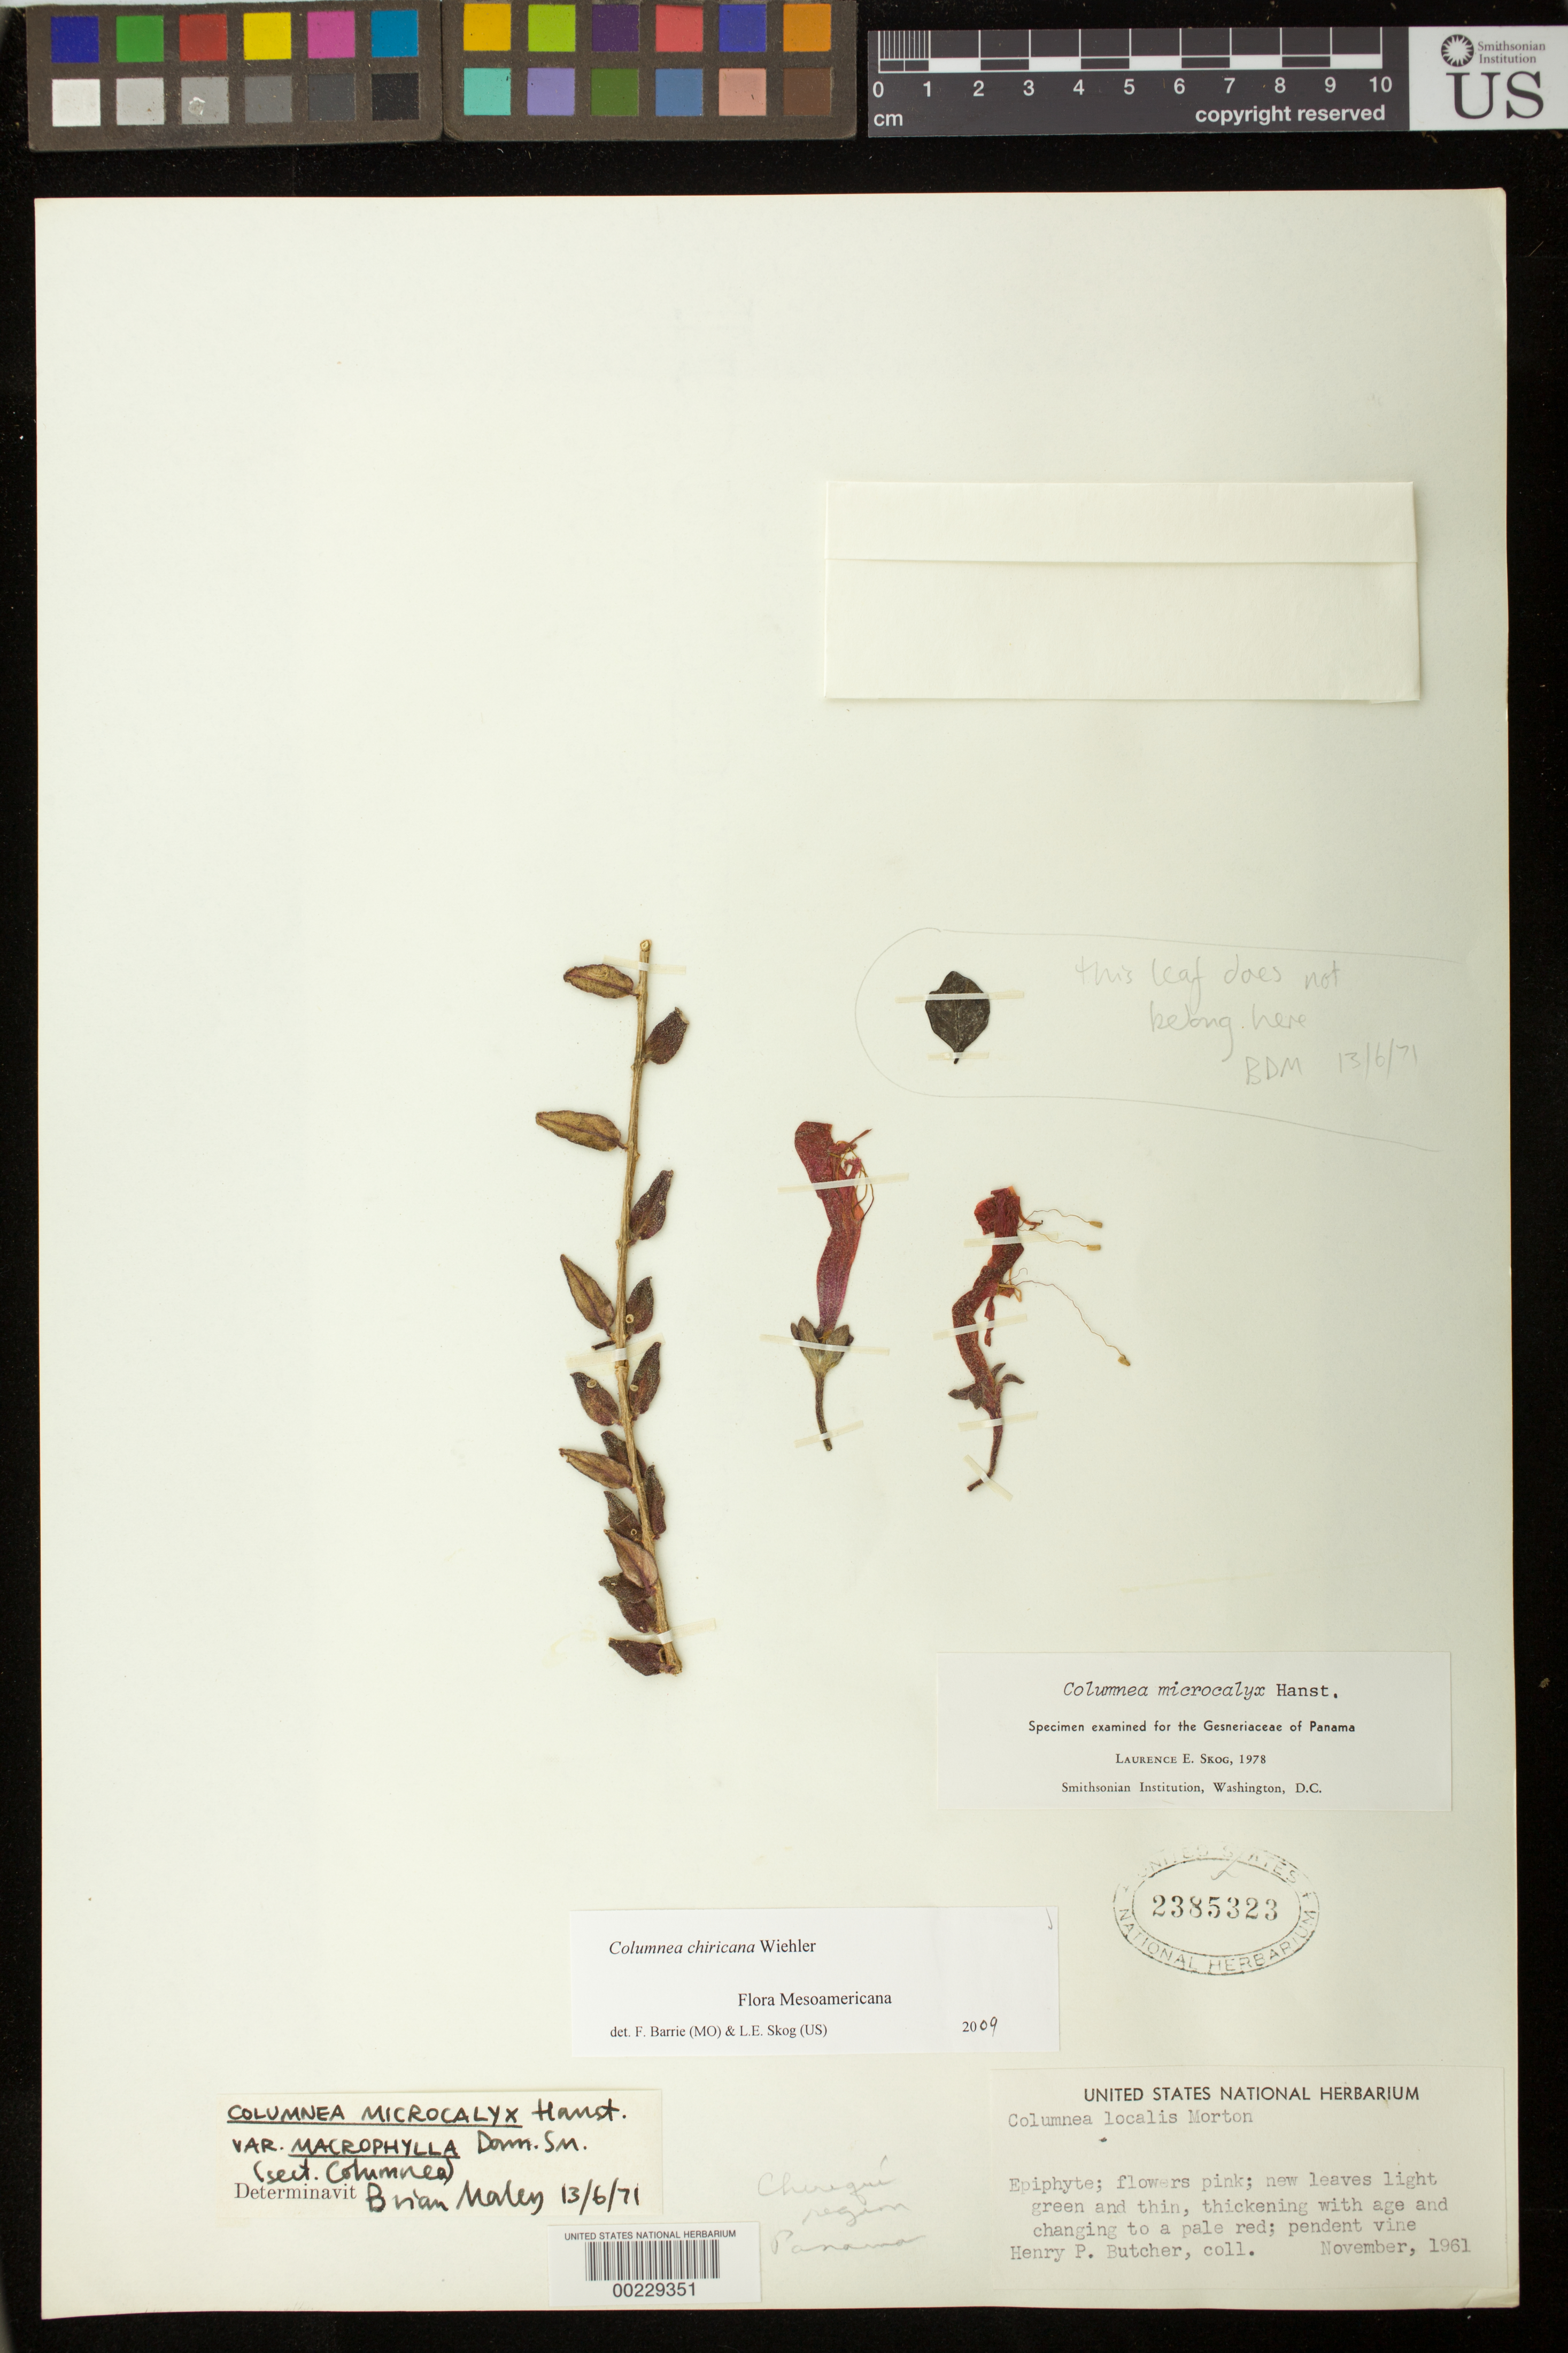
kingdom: Plantae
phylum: Tracheophyta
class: Magnoliopsida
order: Lamiales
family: Gesneriaceae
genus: Columnea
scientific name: Columnea chiricana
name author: Wiehler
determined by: Barrie, F. R.; Skog, Laurence E.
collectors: H. Butcher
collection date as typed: Nov 1961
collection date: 1961-11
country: Panama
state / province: Chiriquí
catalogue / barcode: US 2385323